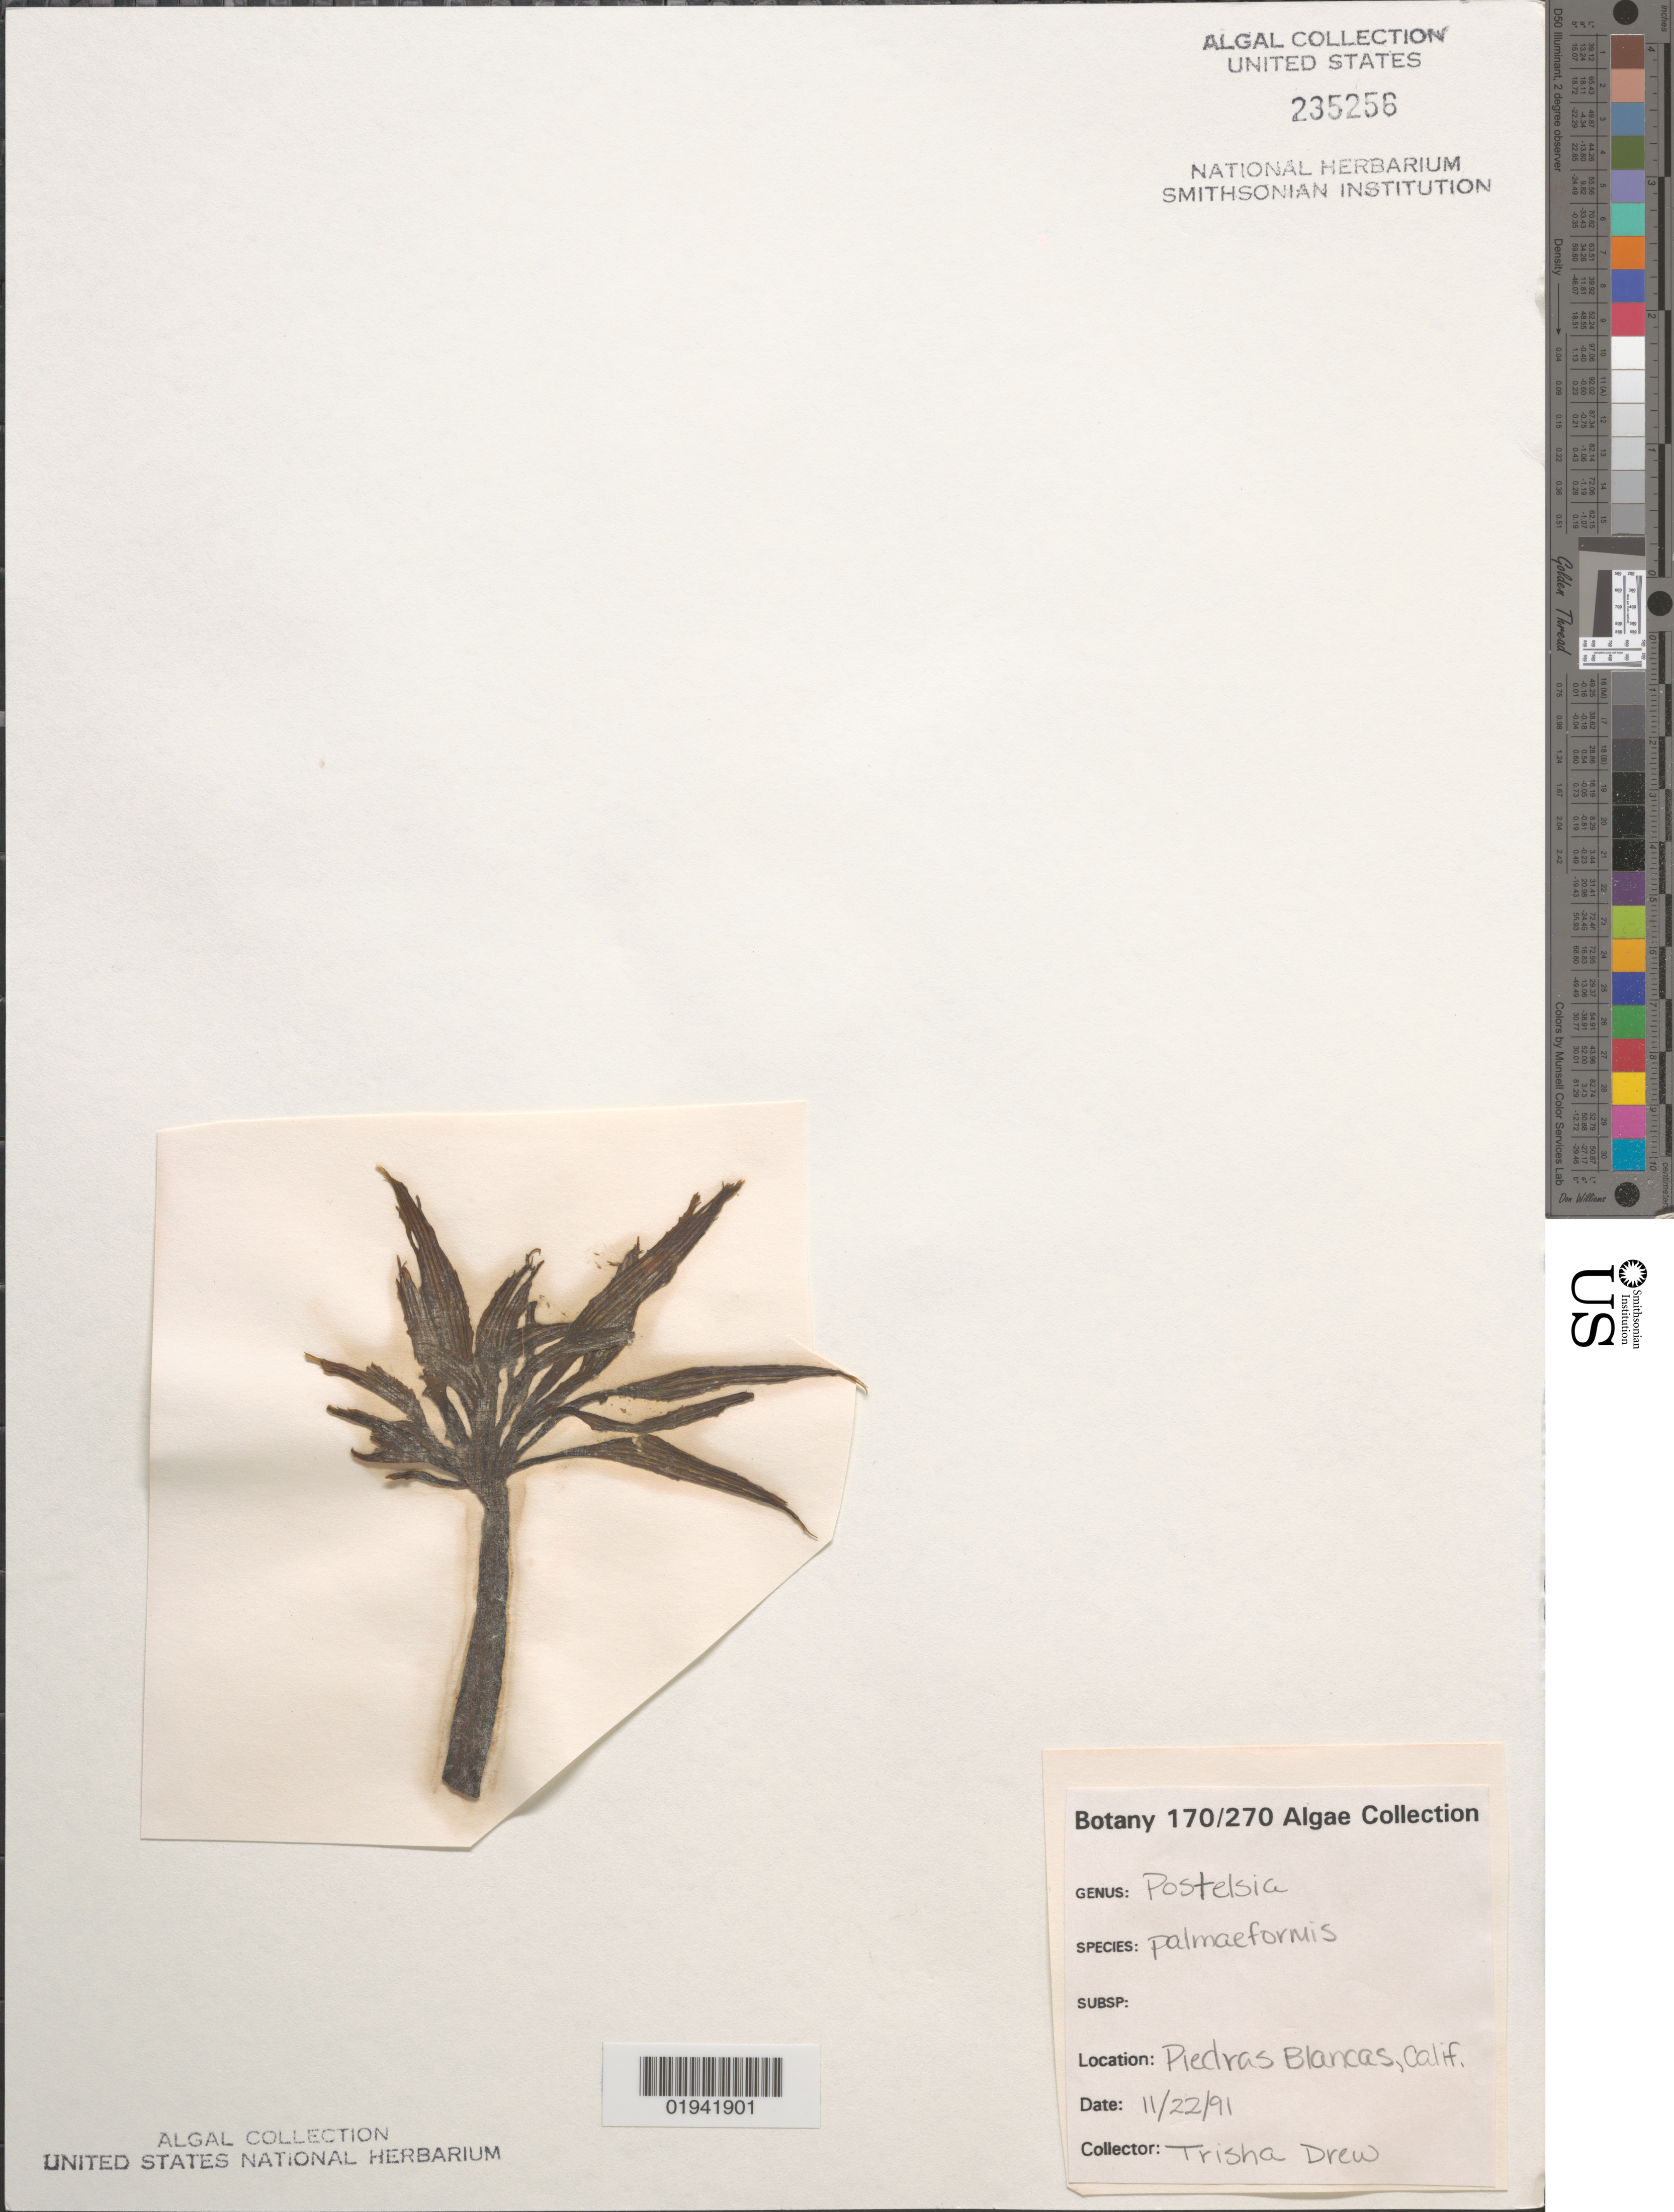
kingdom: Chromista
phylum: Ochrophyta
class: Phaeophyceae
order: Laminariales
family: Laminariaceae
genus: Postelsia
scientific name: Postelsia palmaeformis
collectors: T. Drew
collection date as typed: Transcribed d/m/y: 22/11/91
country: United States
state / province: California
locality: Piedras Blancas.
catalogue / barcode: US 235256